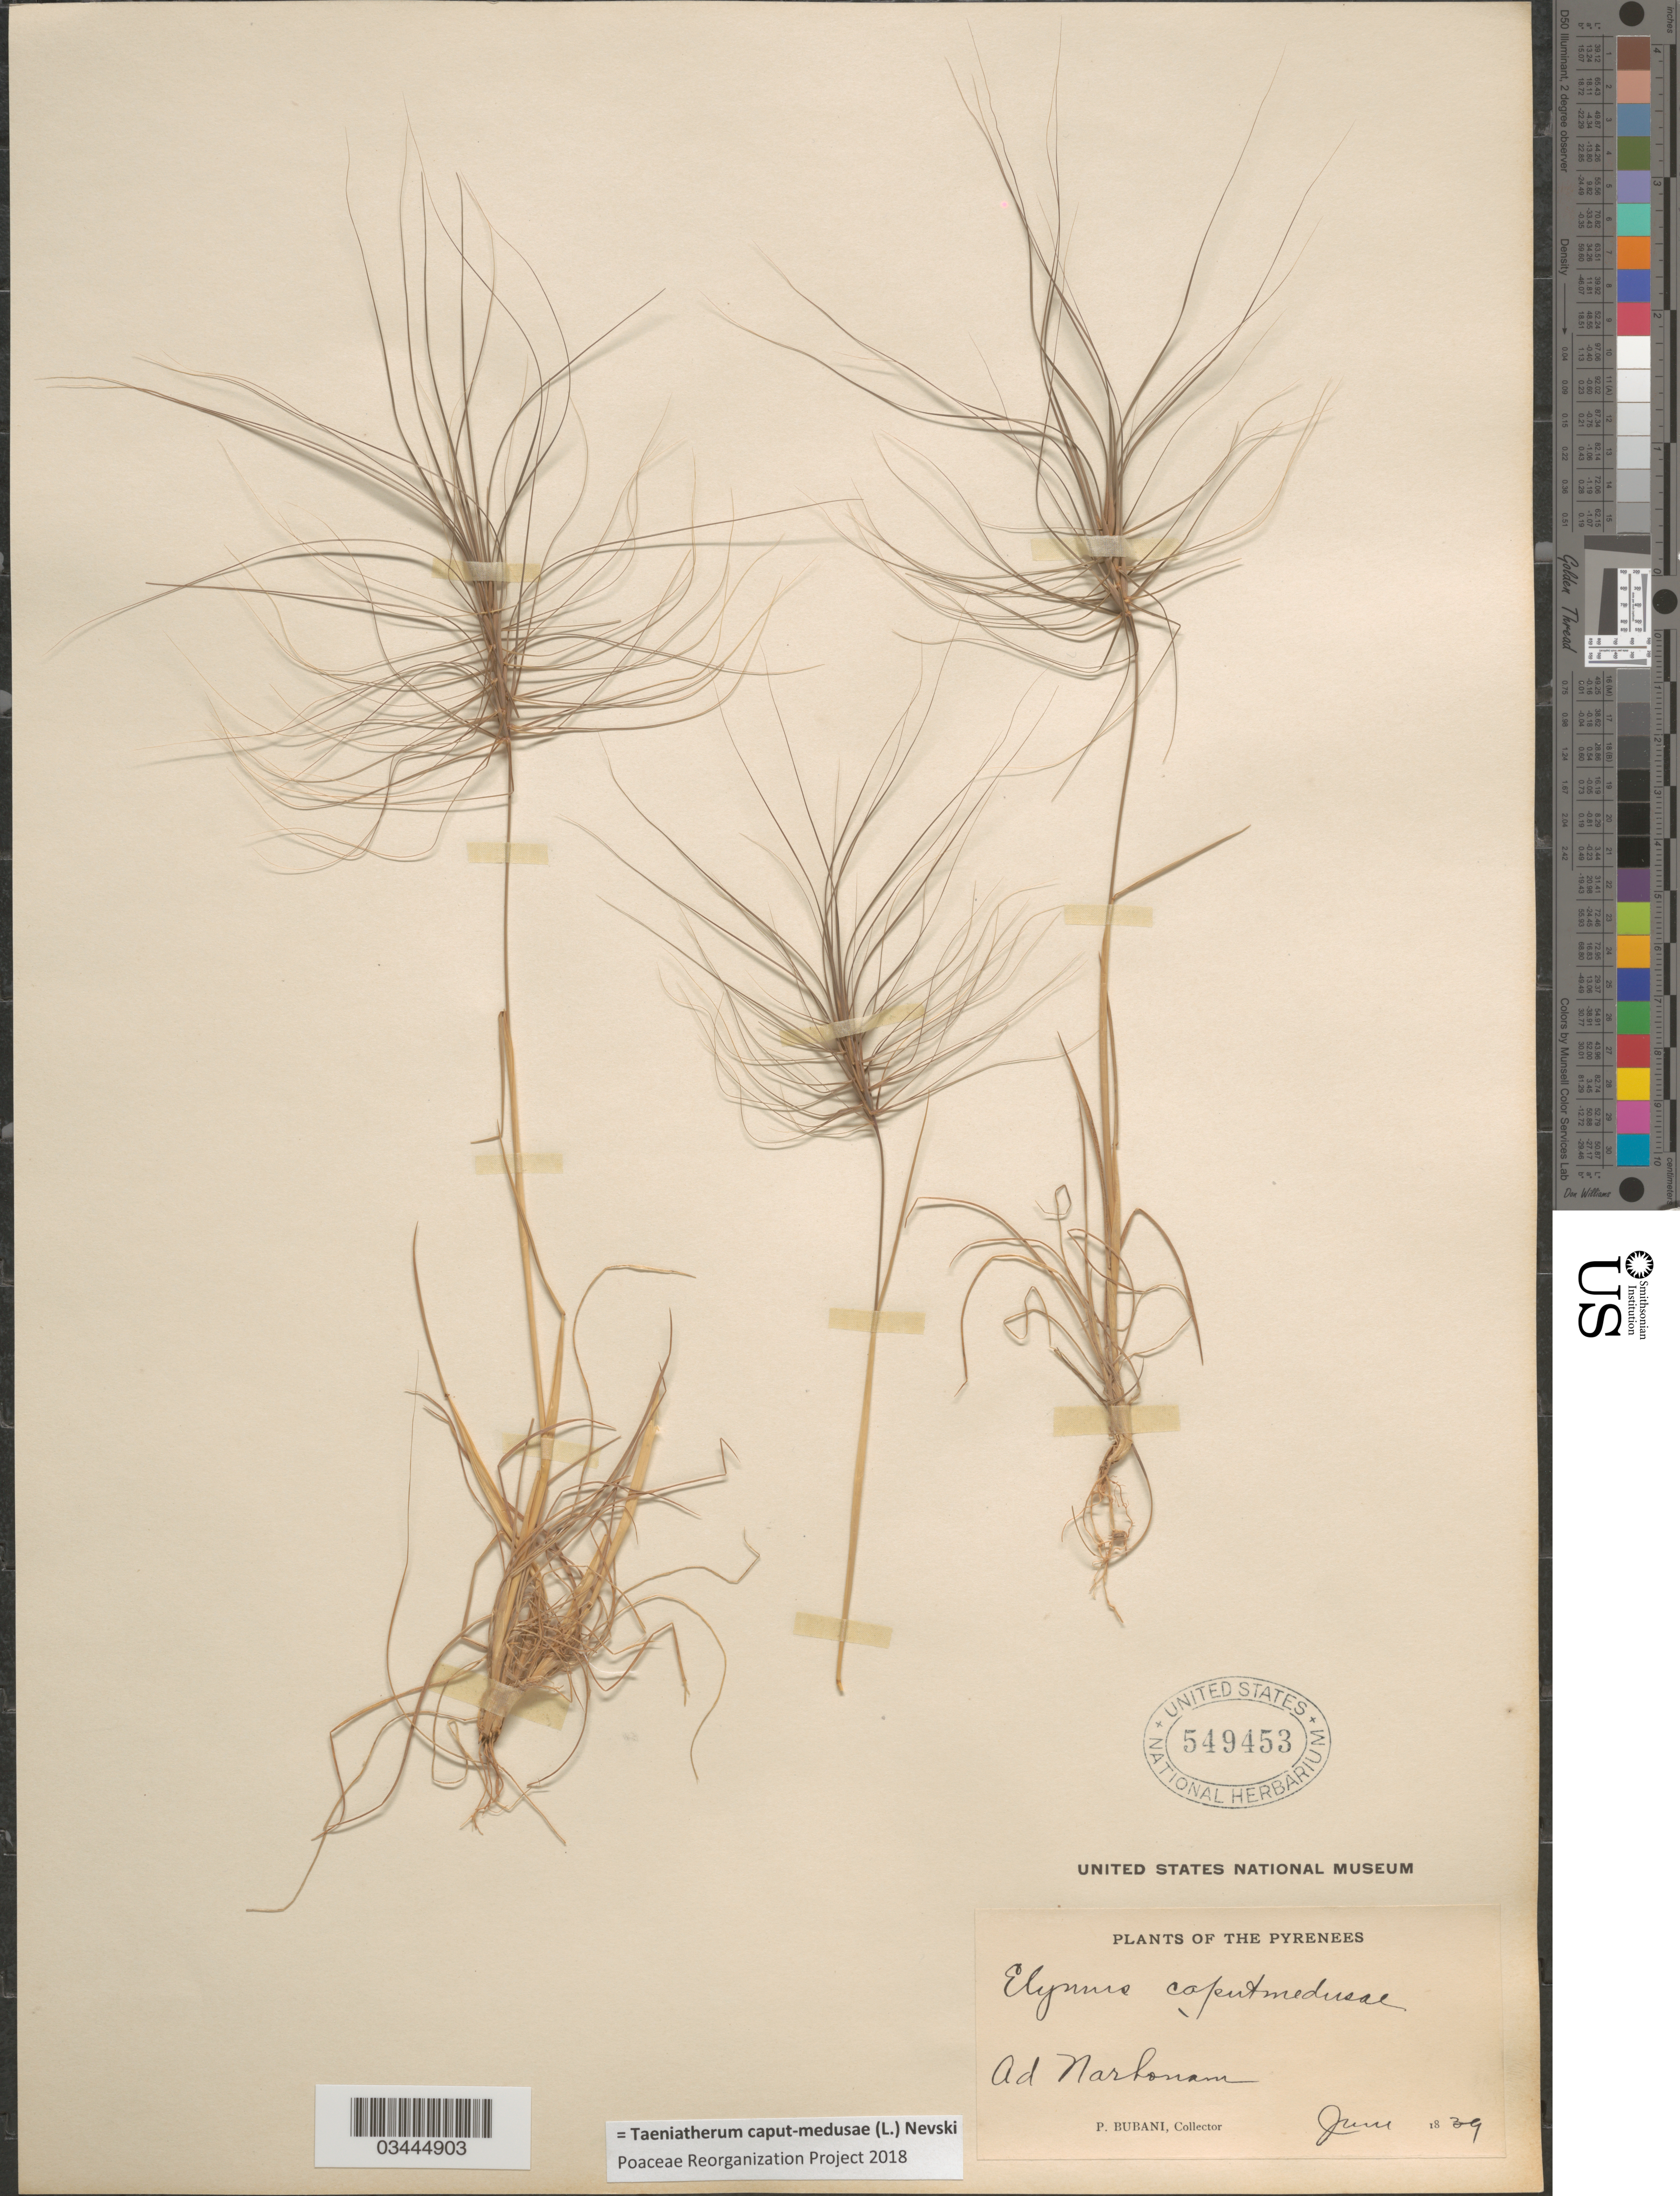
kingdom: Plantae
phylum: Tracheophyta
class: Liliopsida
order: Poales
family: Poaceae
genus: Taeniatherum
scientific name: Taeniatherum caput-medusae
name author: L.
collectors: P. Bubani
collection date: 1839-06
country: France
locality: The Pyrenees. Ad Narhonam.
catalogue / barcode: US 549453